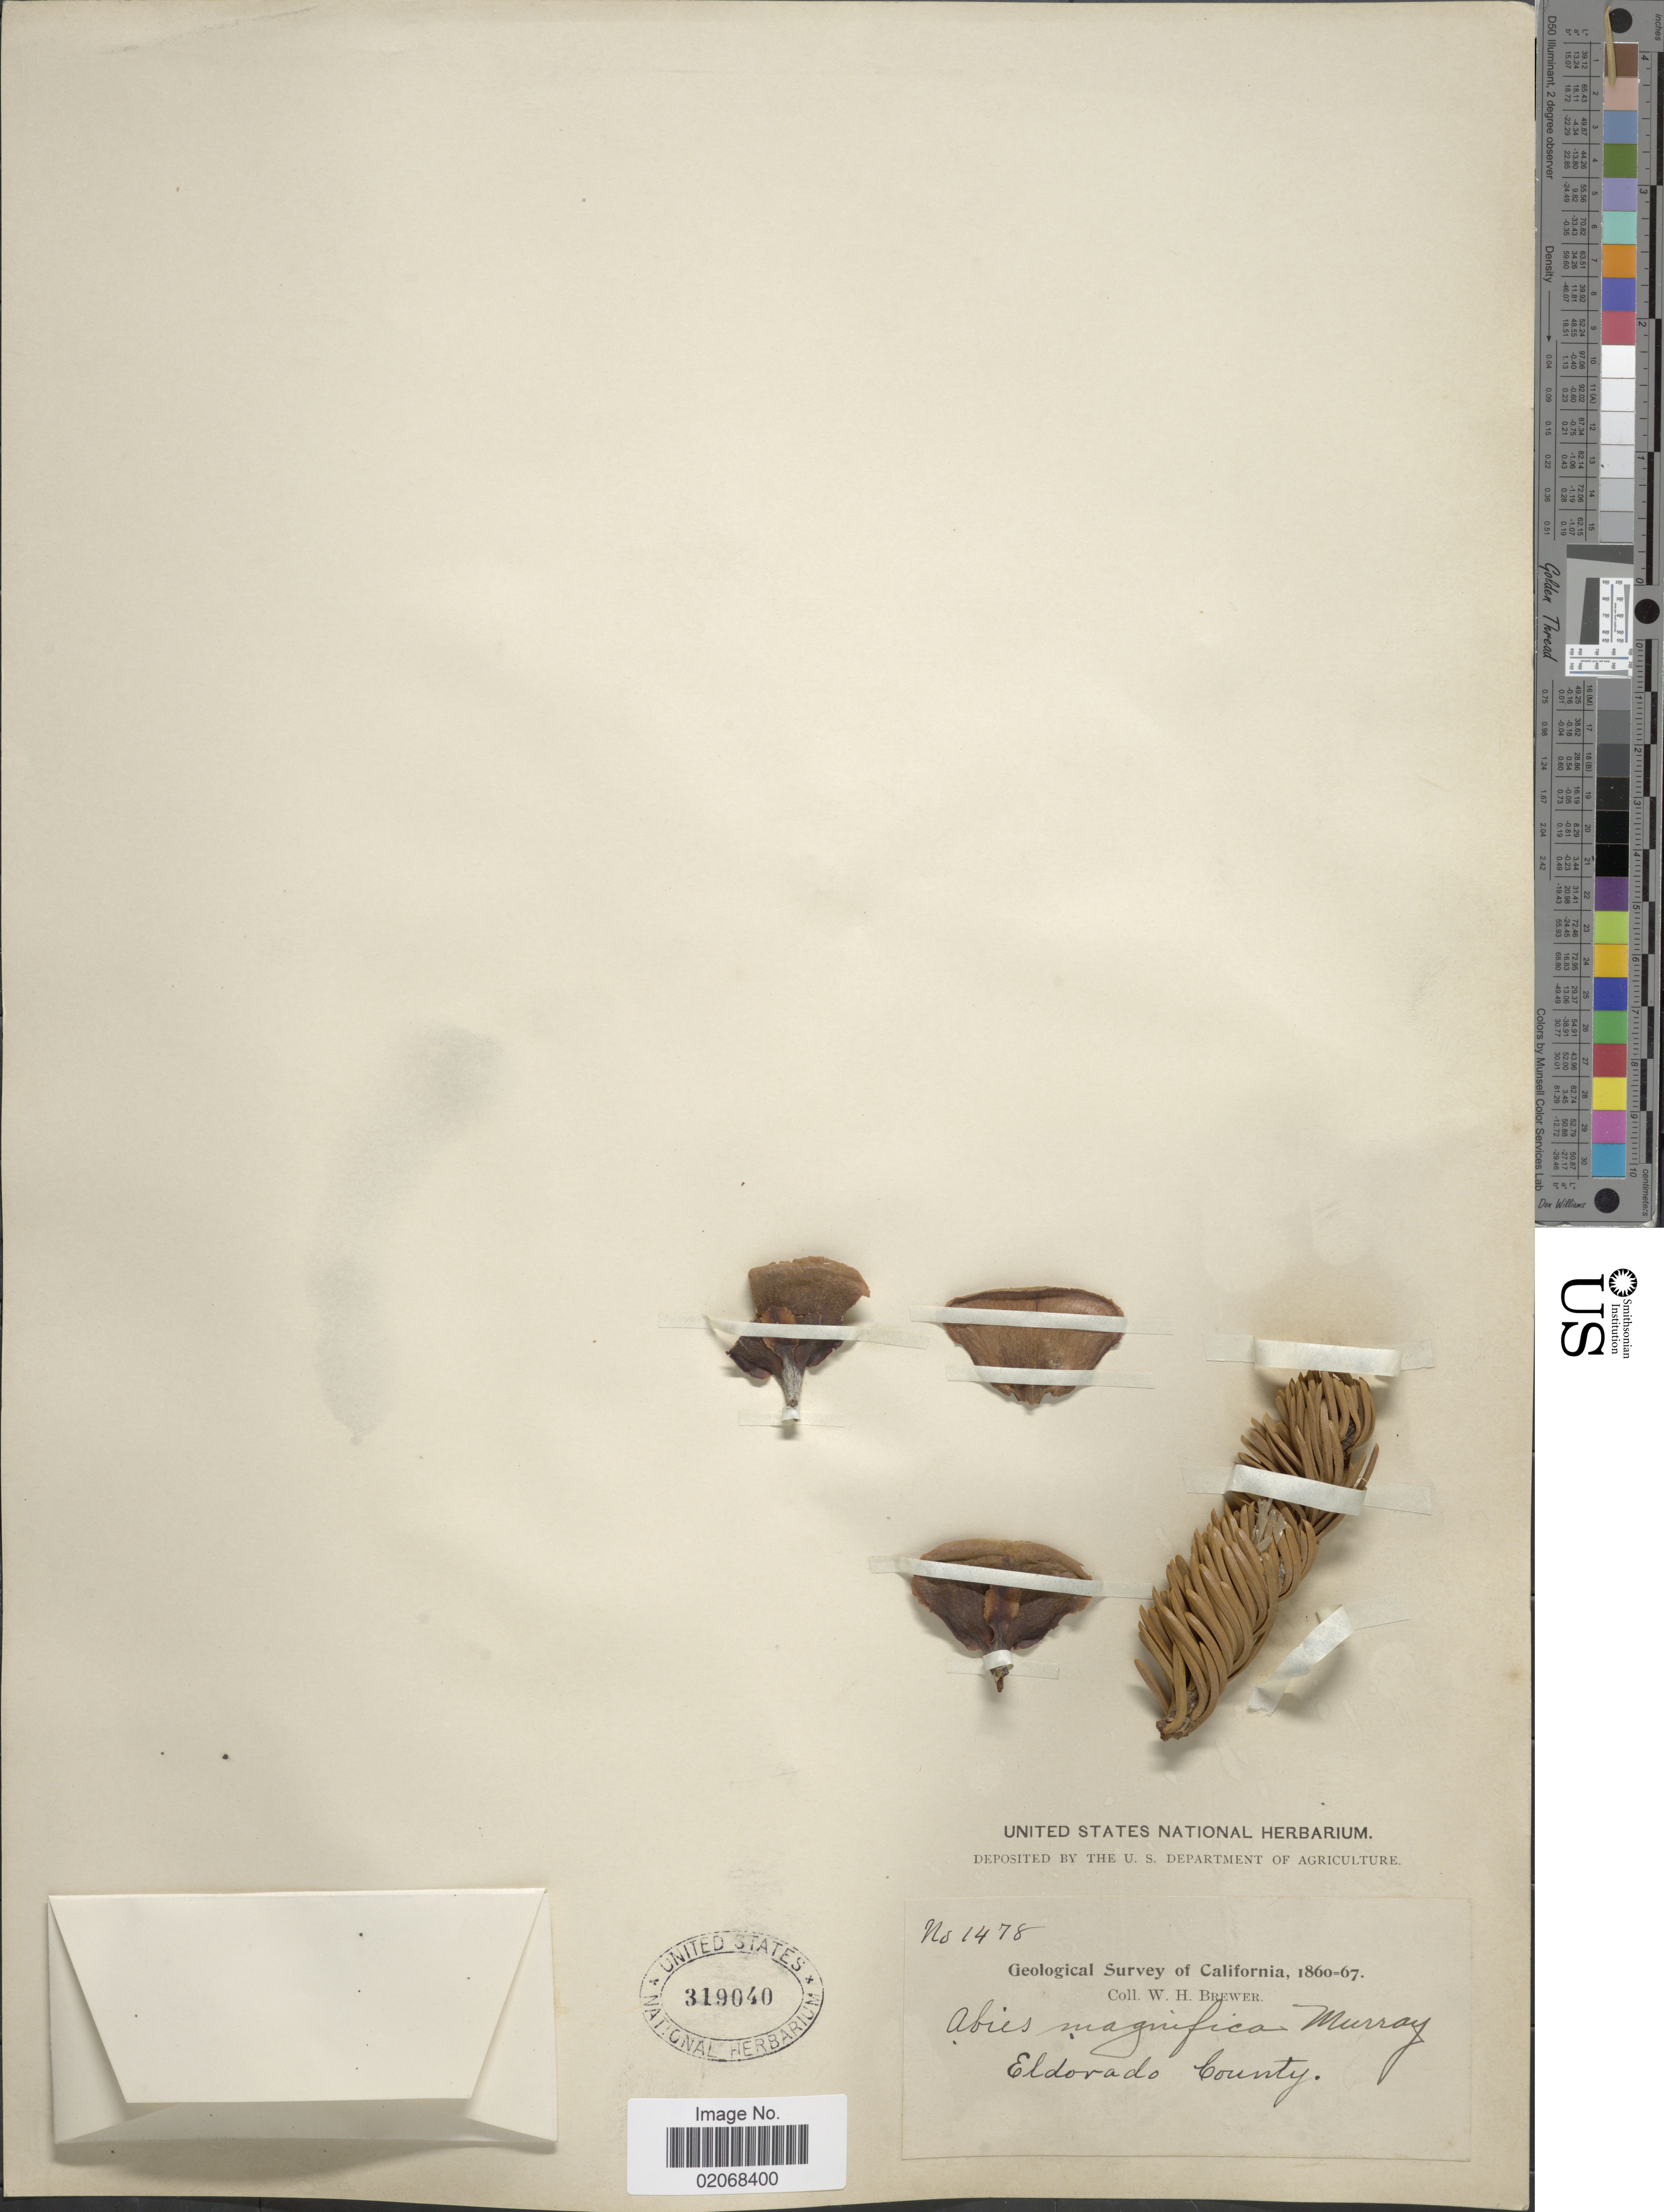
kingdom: Plantae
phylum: Tracheophyta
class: Pinopsida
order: Pinales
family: Pinaceae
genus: Abies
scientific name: Abies magnifica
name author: A. Murray bis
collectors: W. H. Brewer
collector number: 1478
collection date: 1860/1867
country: United States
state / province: California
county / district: El Dorado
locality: Geological Survey of California, Eldorado County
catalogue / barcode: US 319040